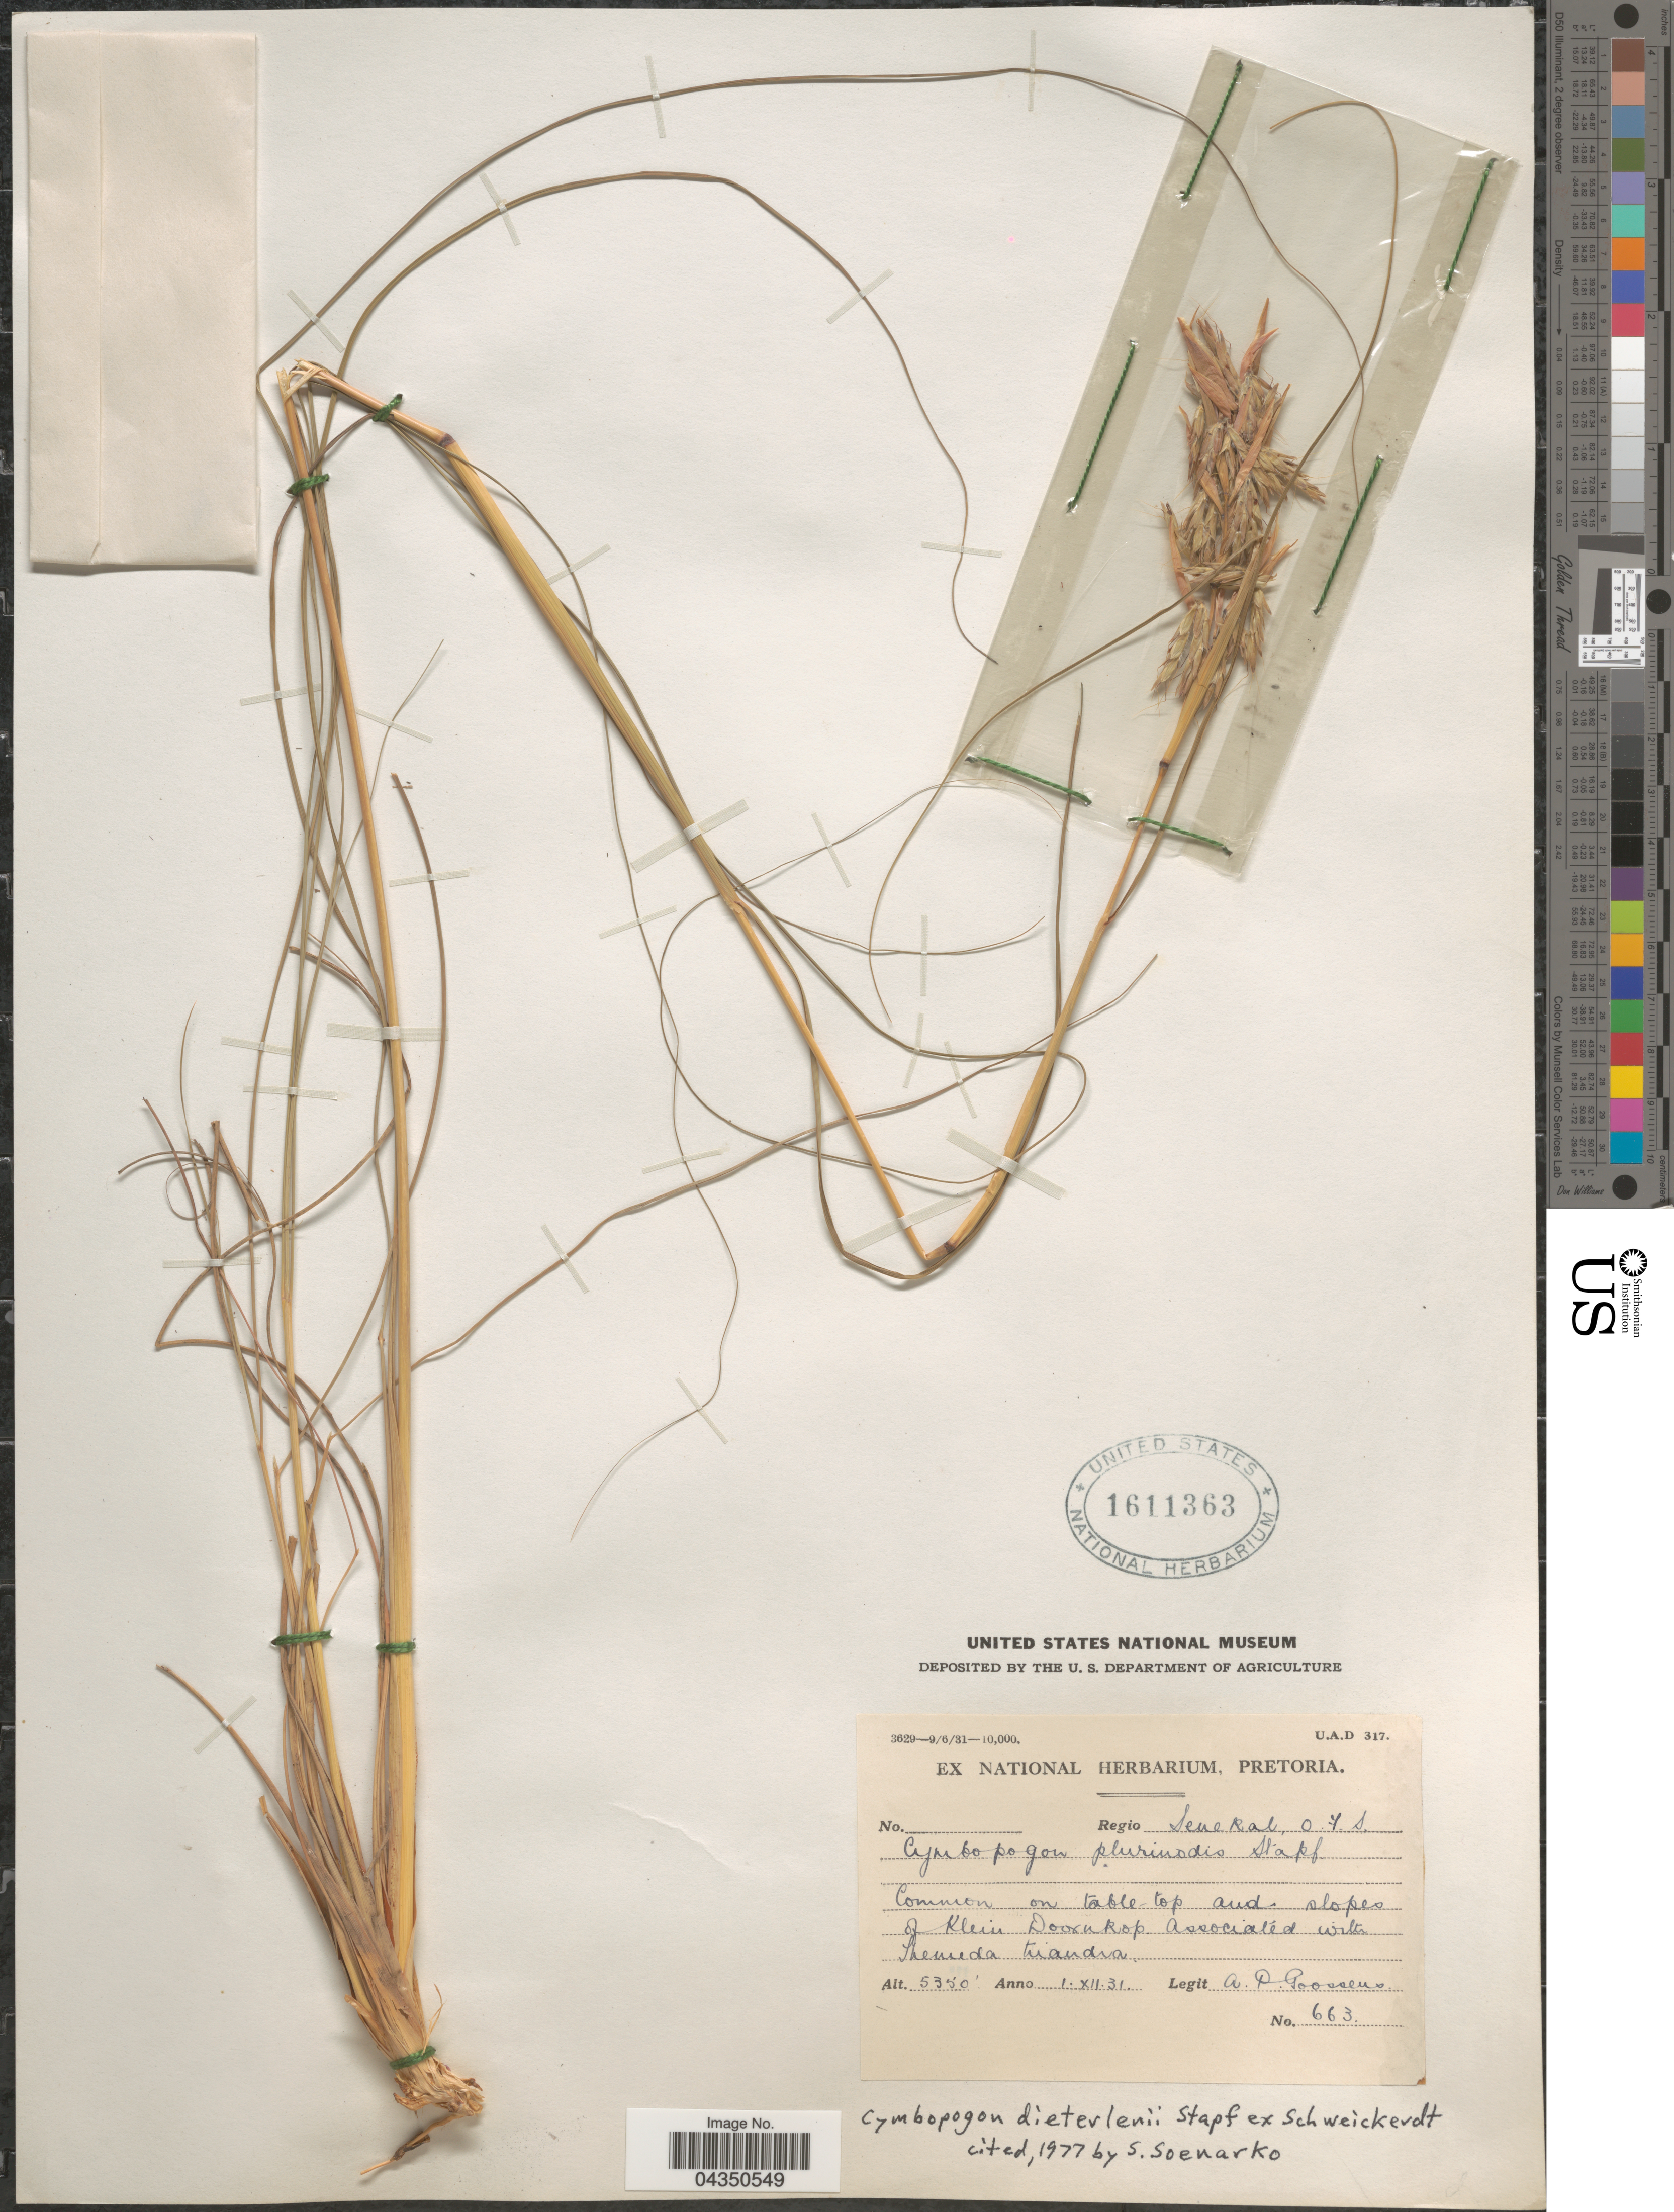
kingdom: Plantae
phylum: Tracheophyta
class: Liliopsida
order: Poales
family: Poaceae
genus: Cymbopogon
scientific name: Cymbopogon dieterlenii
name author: (Stapf ex E. Phillips) Stapf ex Schweick.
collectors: A. P. G. Goossens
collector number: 663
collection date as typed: Transcribed d/m/y: 1/12/31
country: South Africa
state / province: Free State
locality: Regio Senekal, O. F. S. On table top and slopes of Klein Doornkop.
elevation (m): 1631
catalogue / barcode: US 1611363